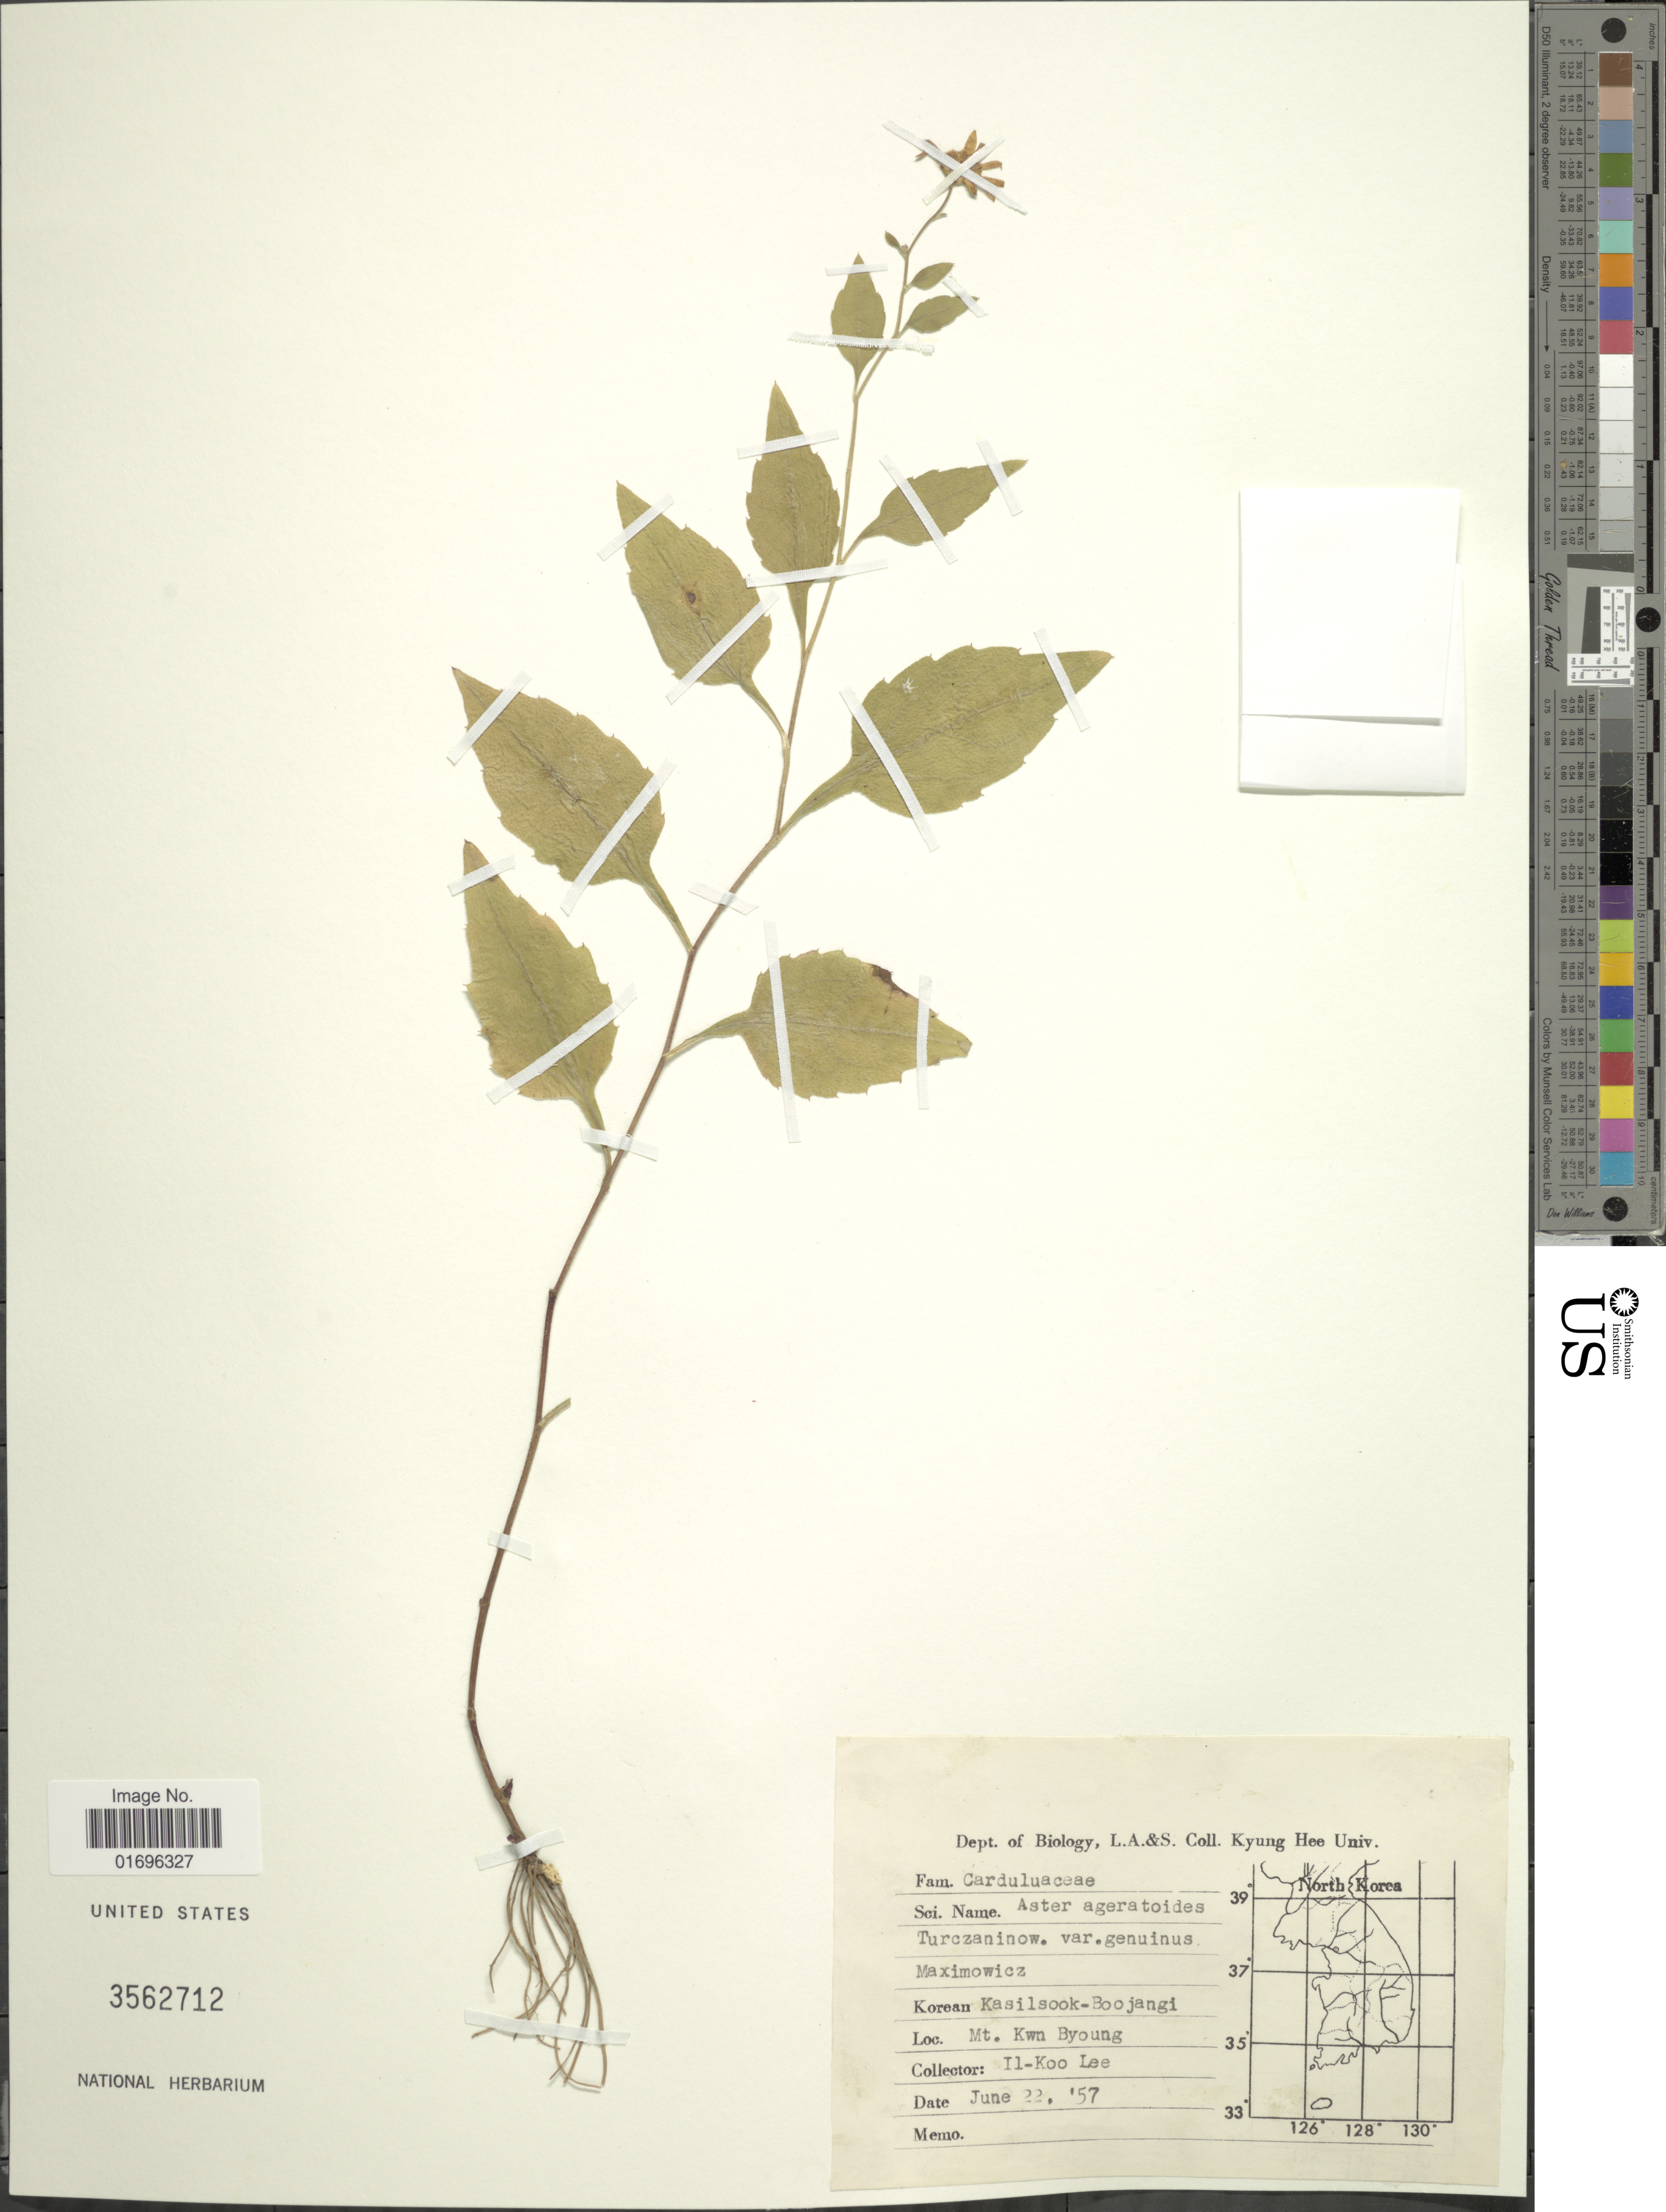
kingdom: Plantae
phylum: Tracheophyta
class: Magnoliopsida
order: Asterales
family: Asteraceae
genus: Aster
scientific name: Aster ageratoides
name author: Turcz.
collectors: I. Lee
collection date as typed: Transcribed d/m/y: 22/6/57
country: South Korea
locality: Korean. Kasilsook-Boojangi. Mt. Kwn Byoung.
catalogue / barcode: US 3562712